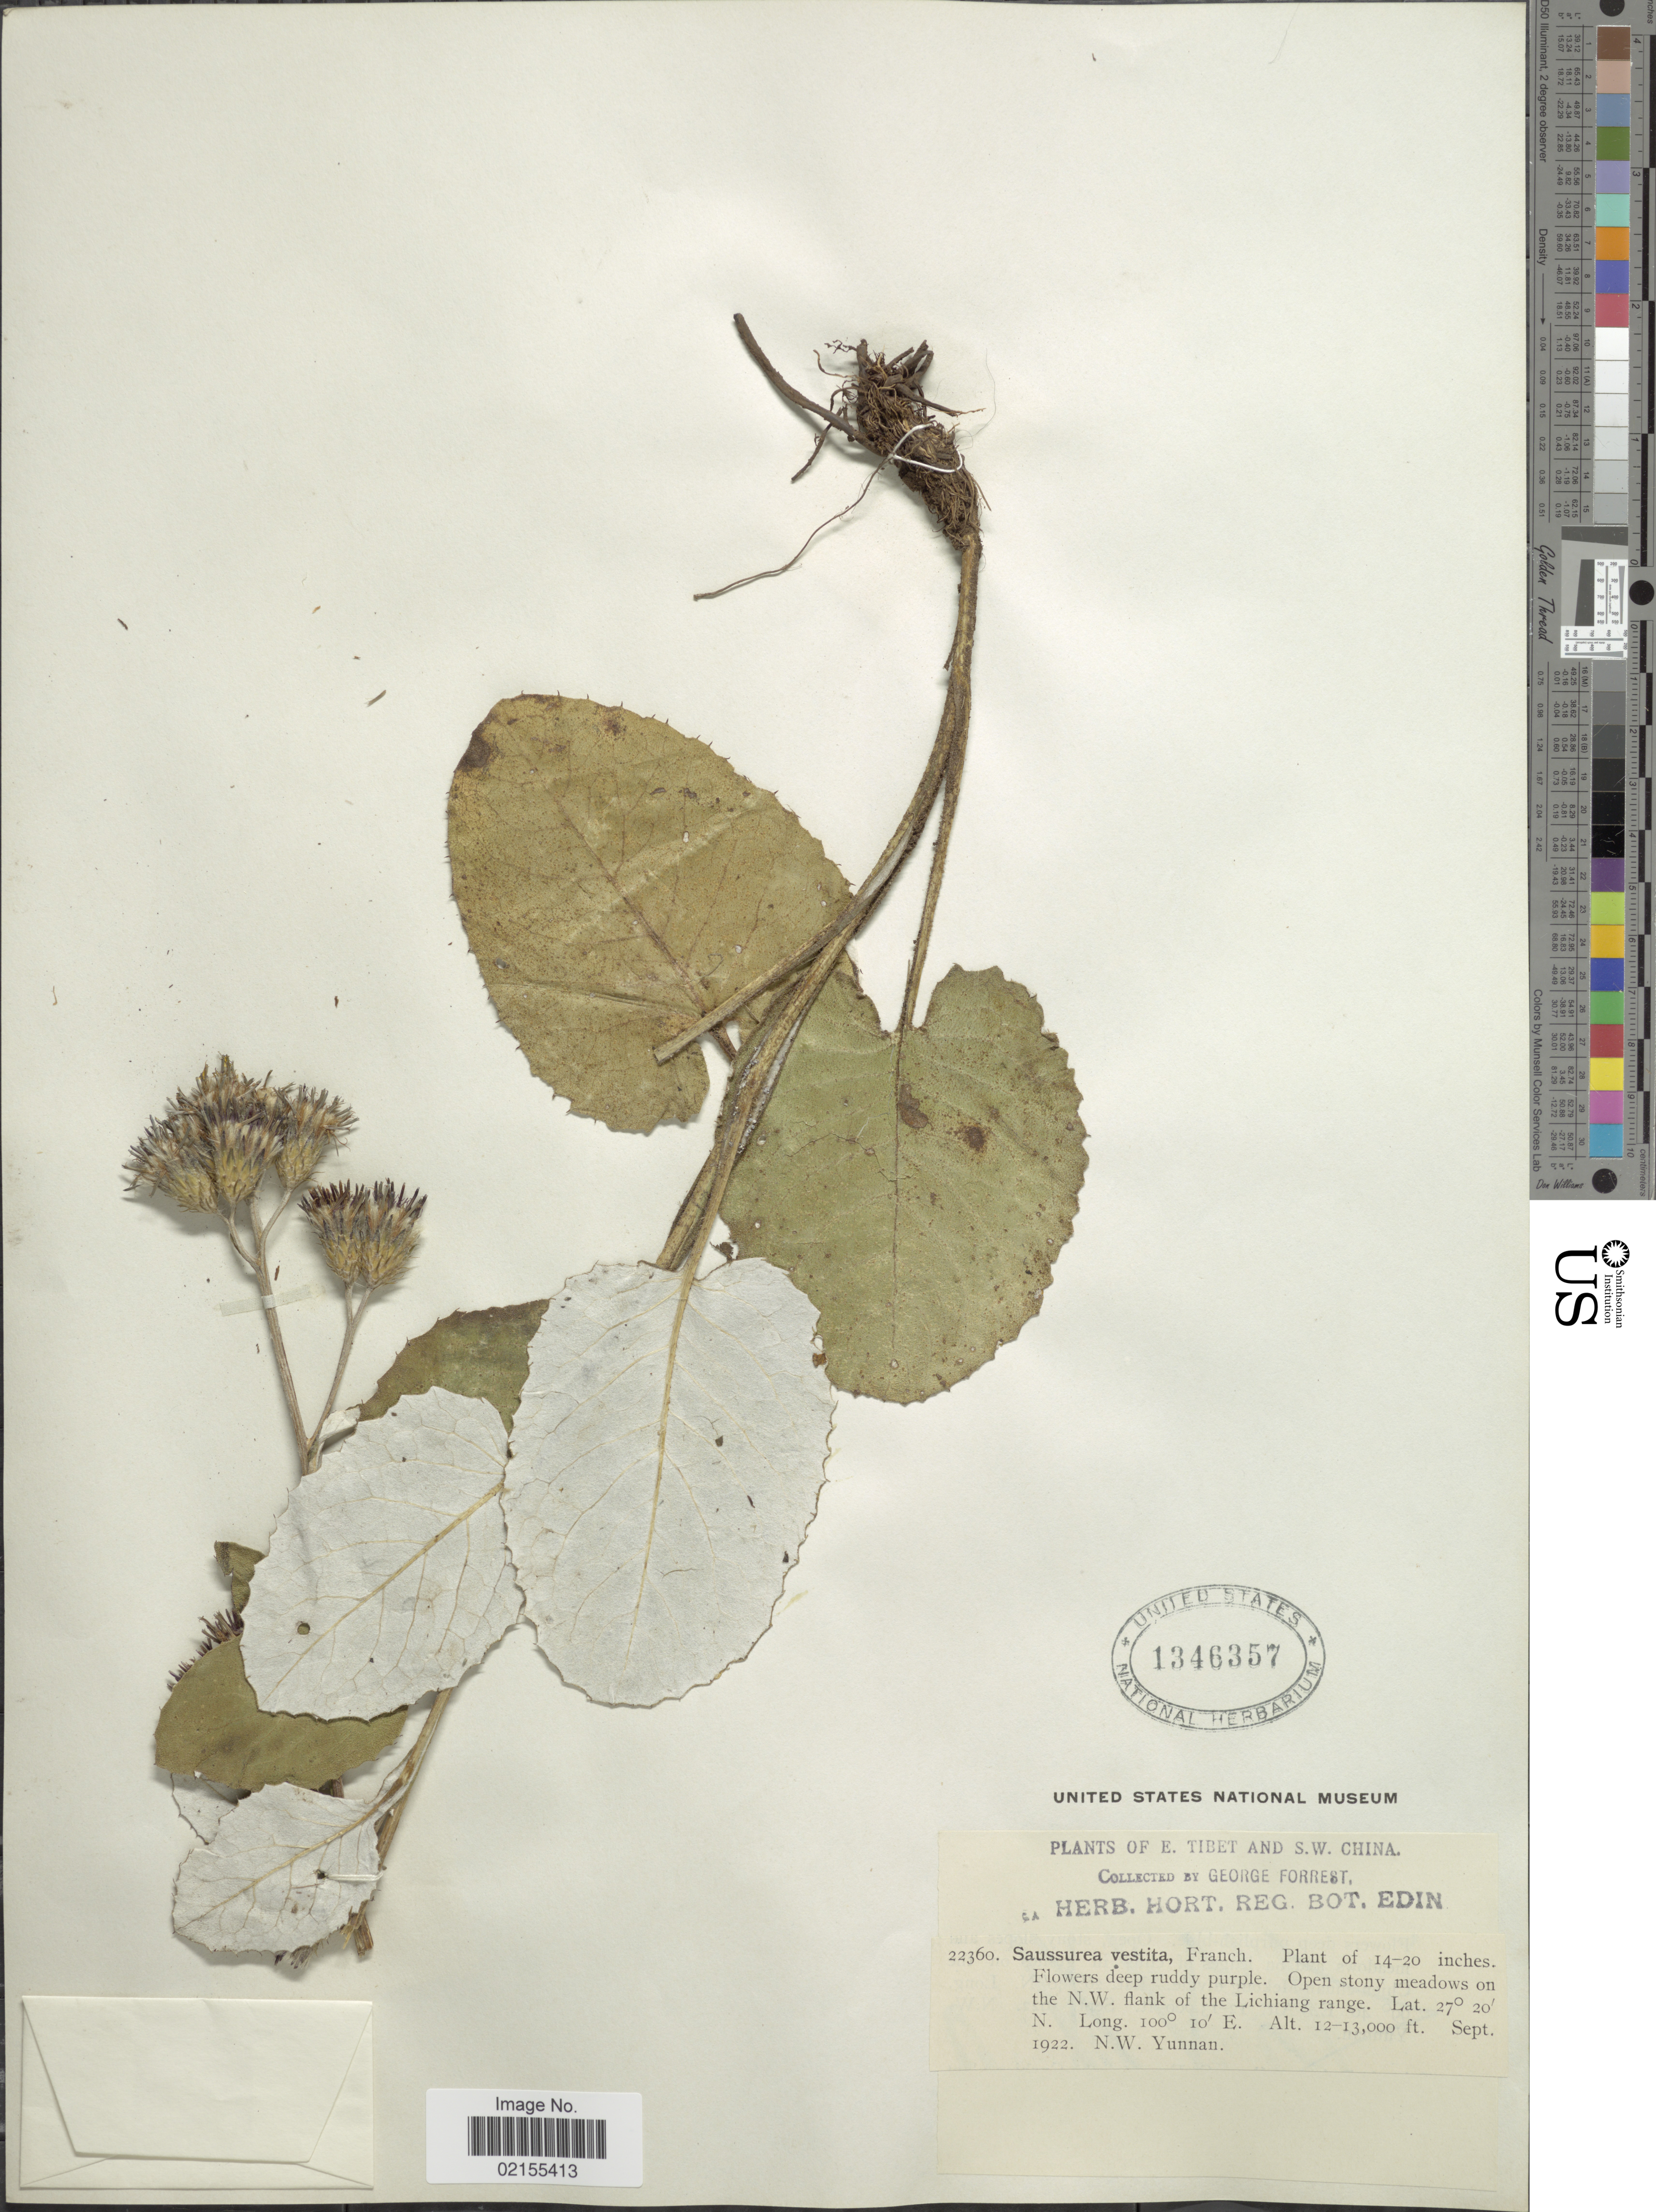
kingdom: Plantae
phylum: Tracheophyta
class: Magnoliopsida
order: Asterales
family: Asteraceae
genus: Saussurea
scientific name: Saussurea vestita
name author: Franch.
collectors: G. Forrest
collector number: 22360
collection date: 1922-09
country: China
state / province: Yunnan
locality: N. W. flank of the Lichiang range, N. W. Yunnan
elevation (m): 3658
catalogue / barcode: US 1346357